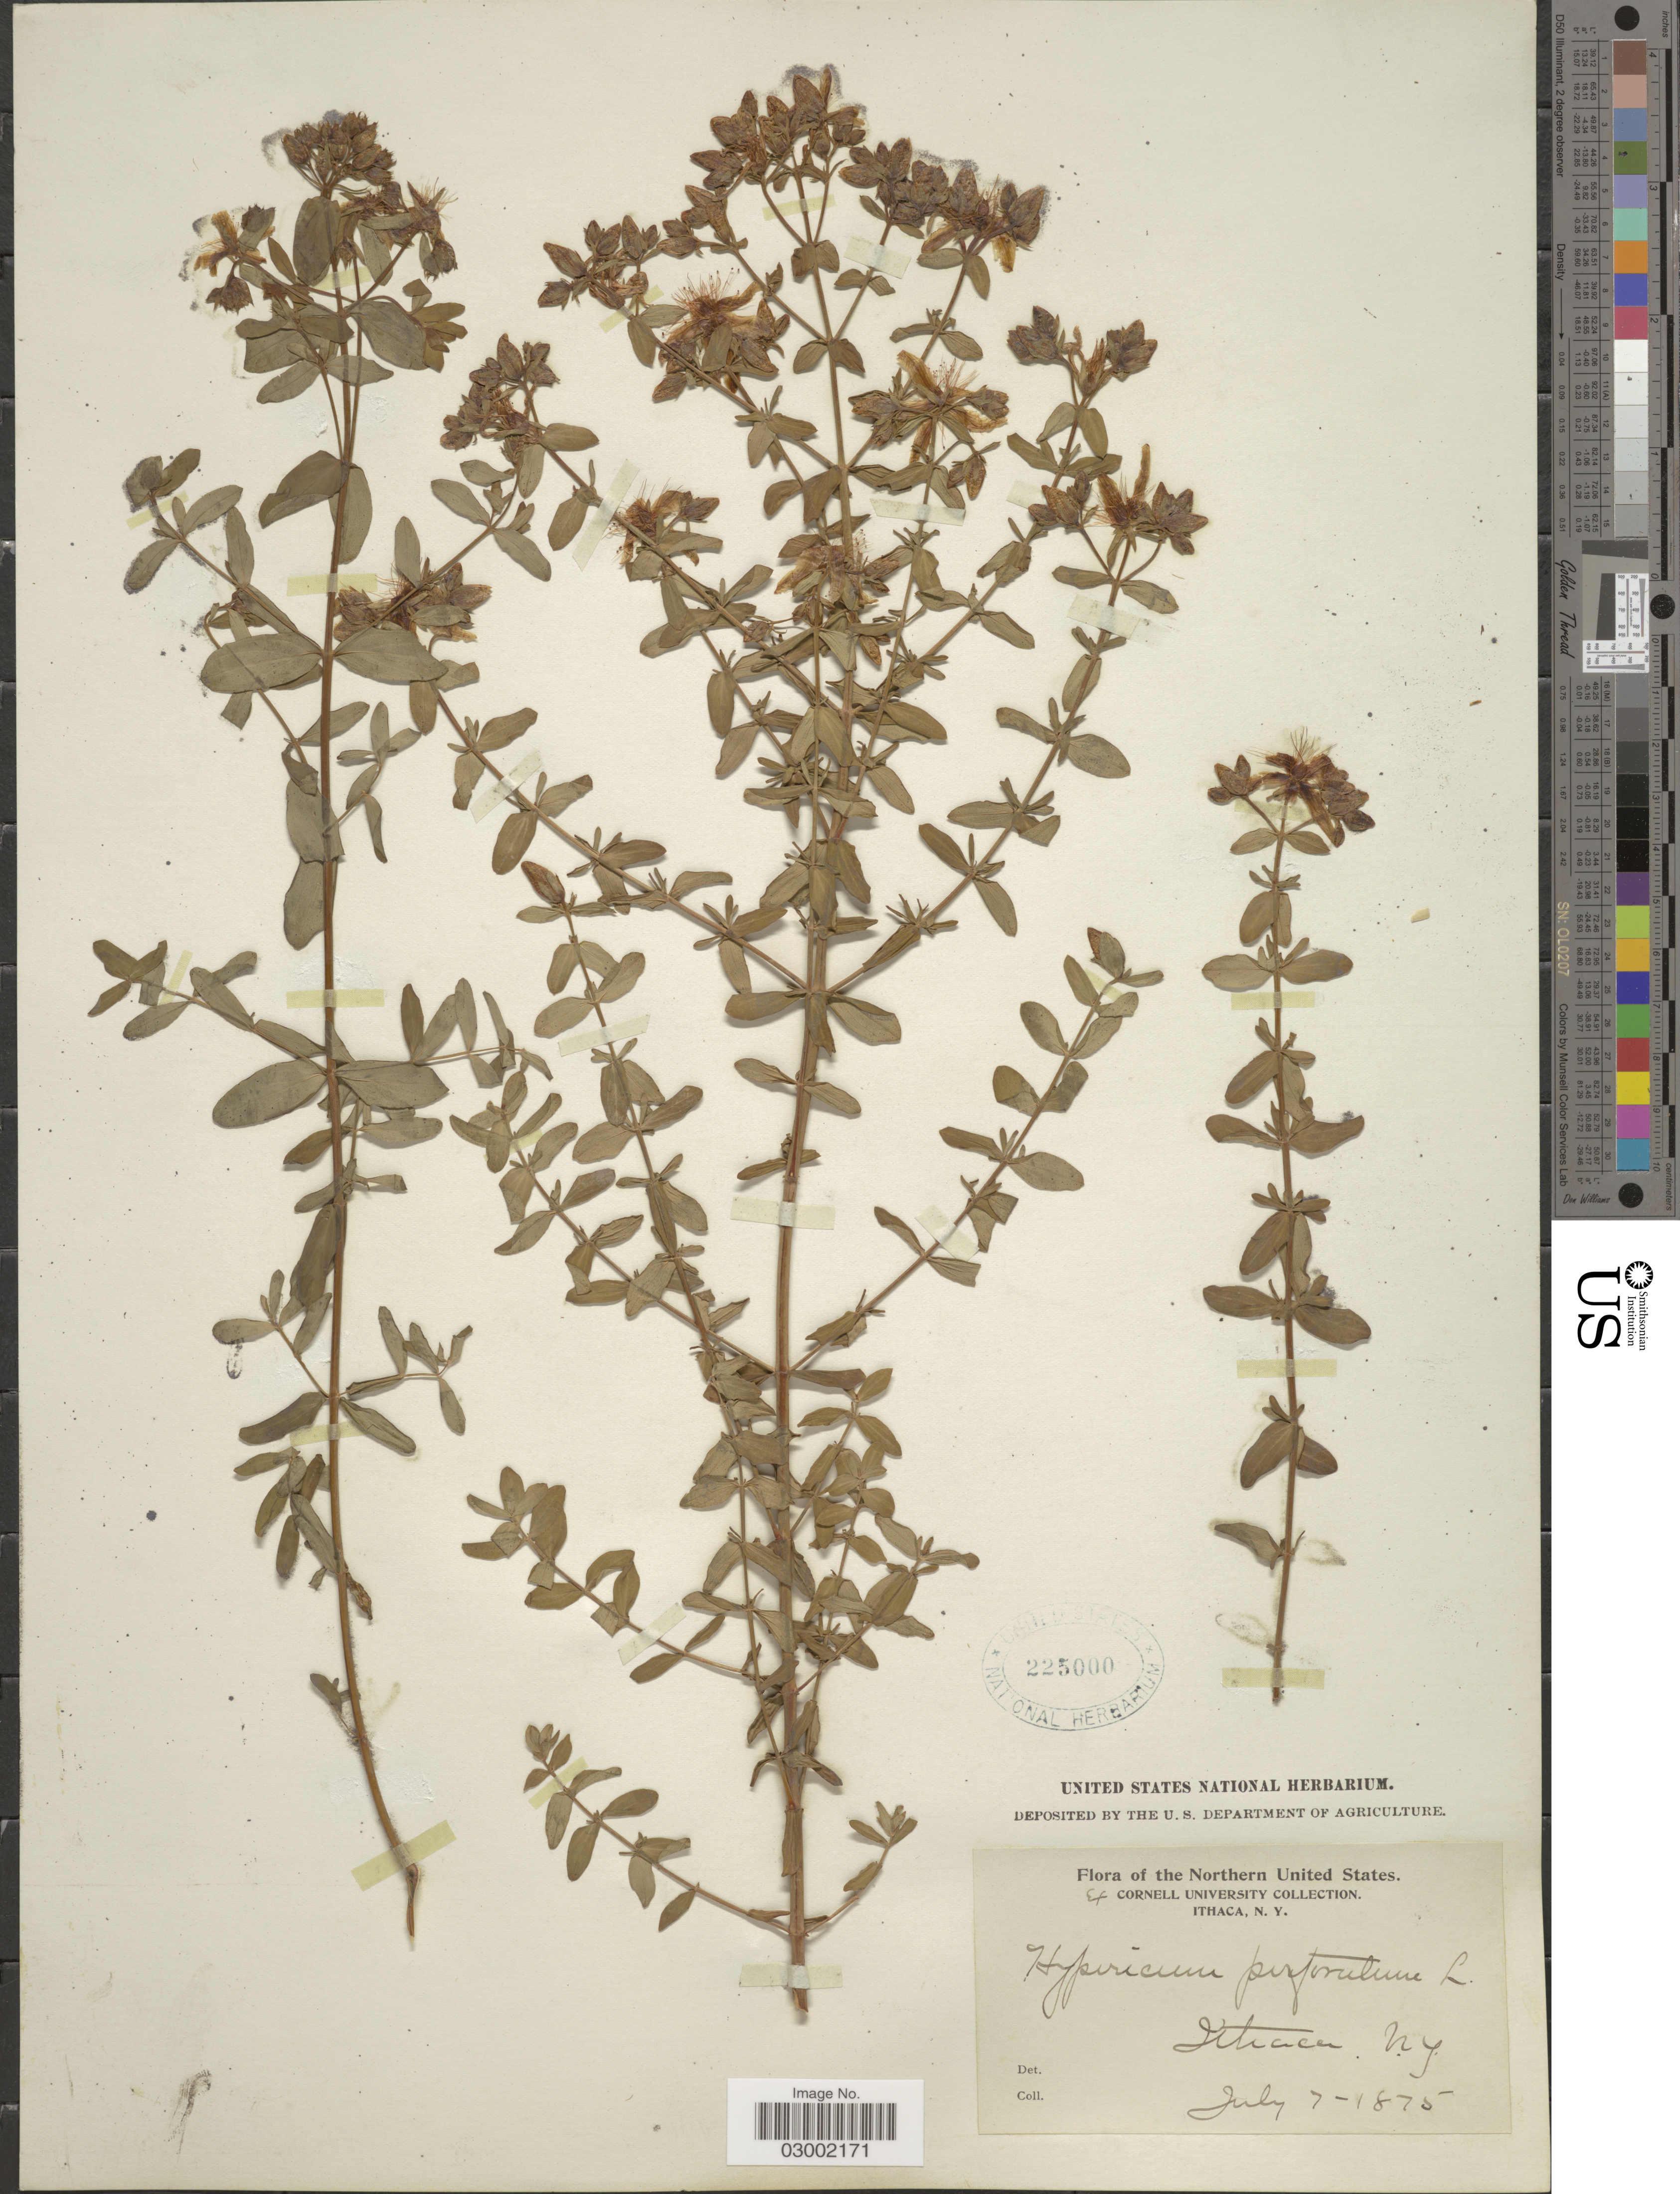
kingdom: Plantae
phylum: Tracheophyta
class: Magnoliopsida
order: Malpighiales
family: Hypericaceae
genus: Hypericum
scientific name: Hypericum perforatum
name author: L.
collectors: ex herb. Cornell University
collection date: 1875-07-07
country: United States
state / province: New York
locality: Northern United States. Ithaca, N.Y.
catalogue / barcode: US 225000